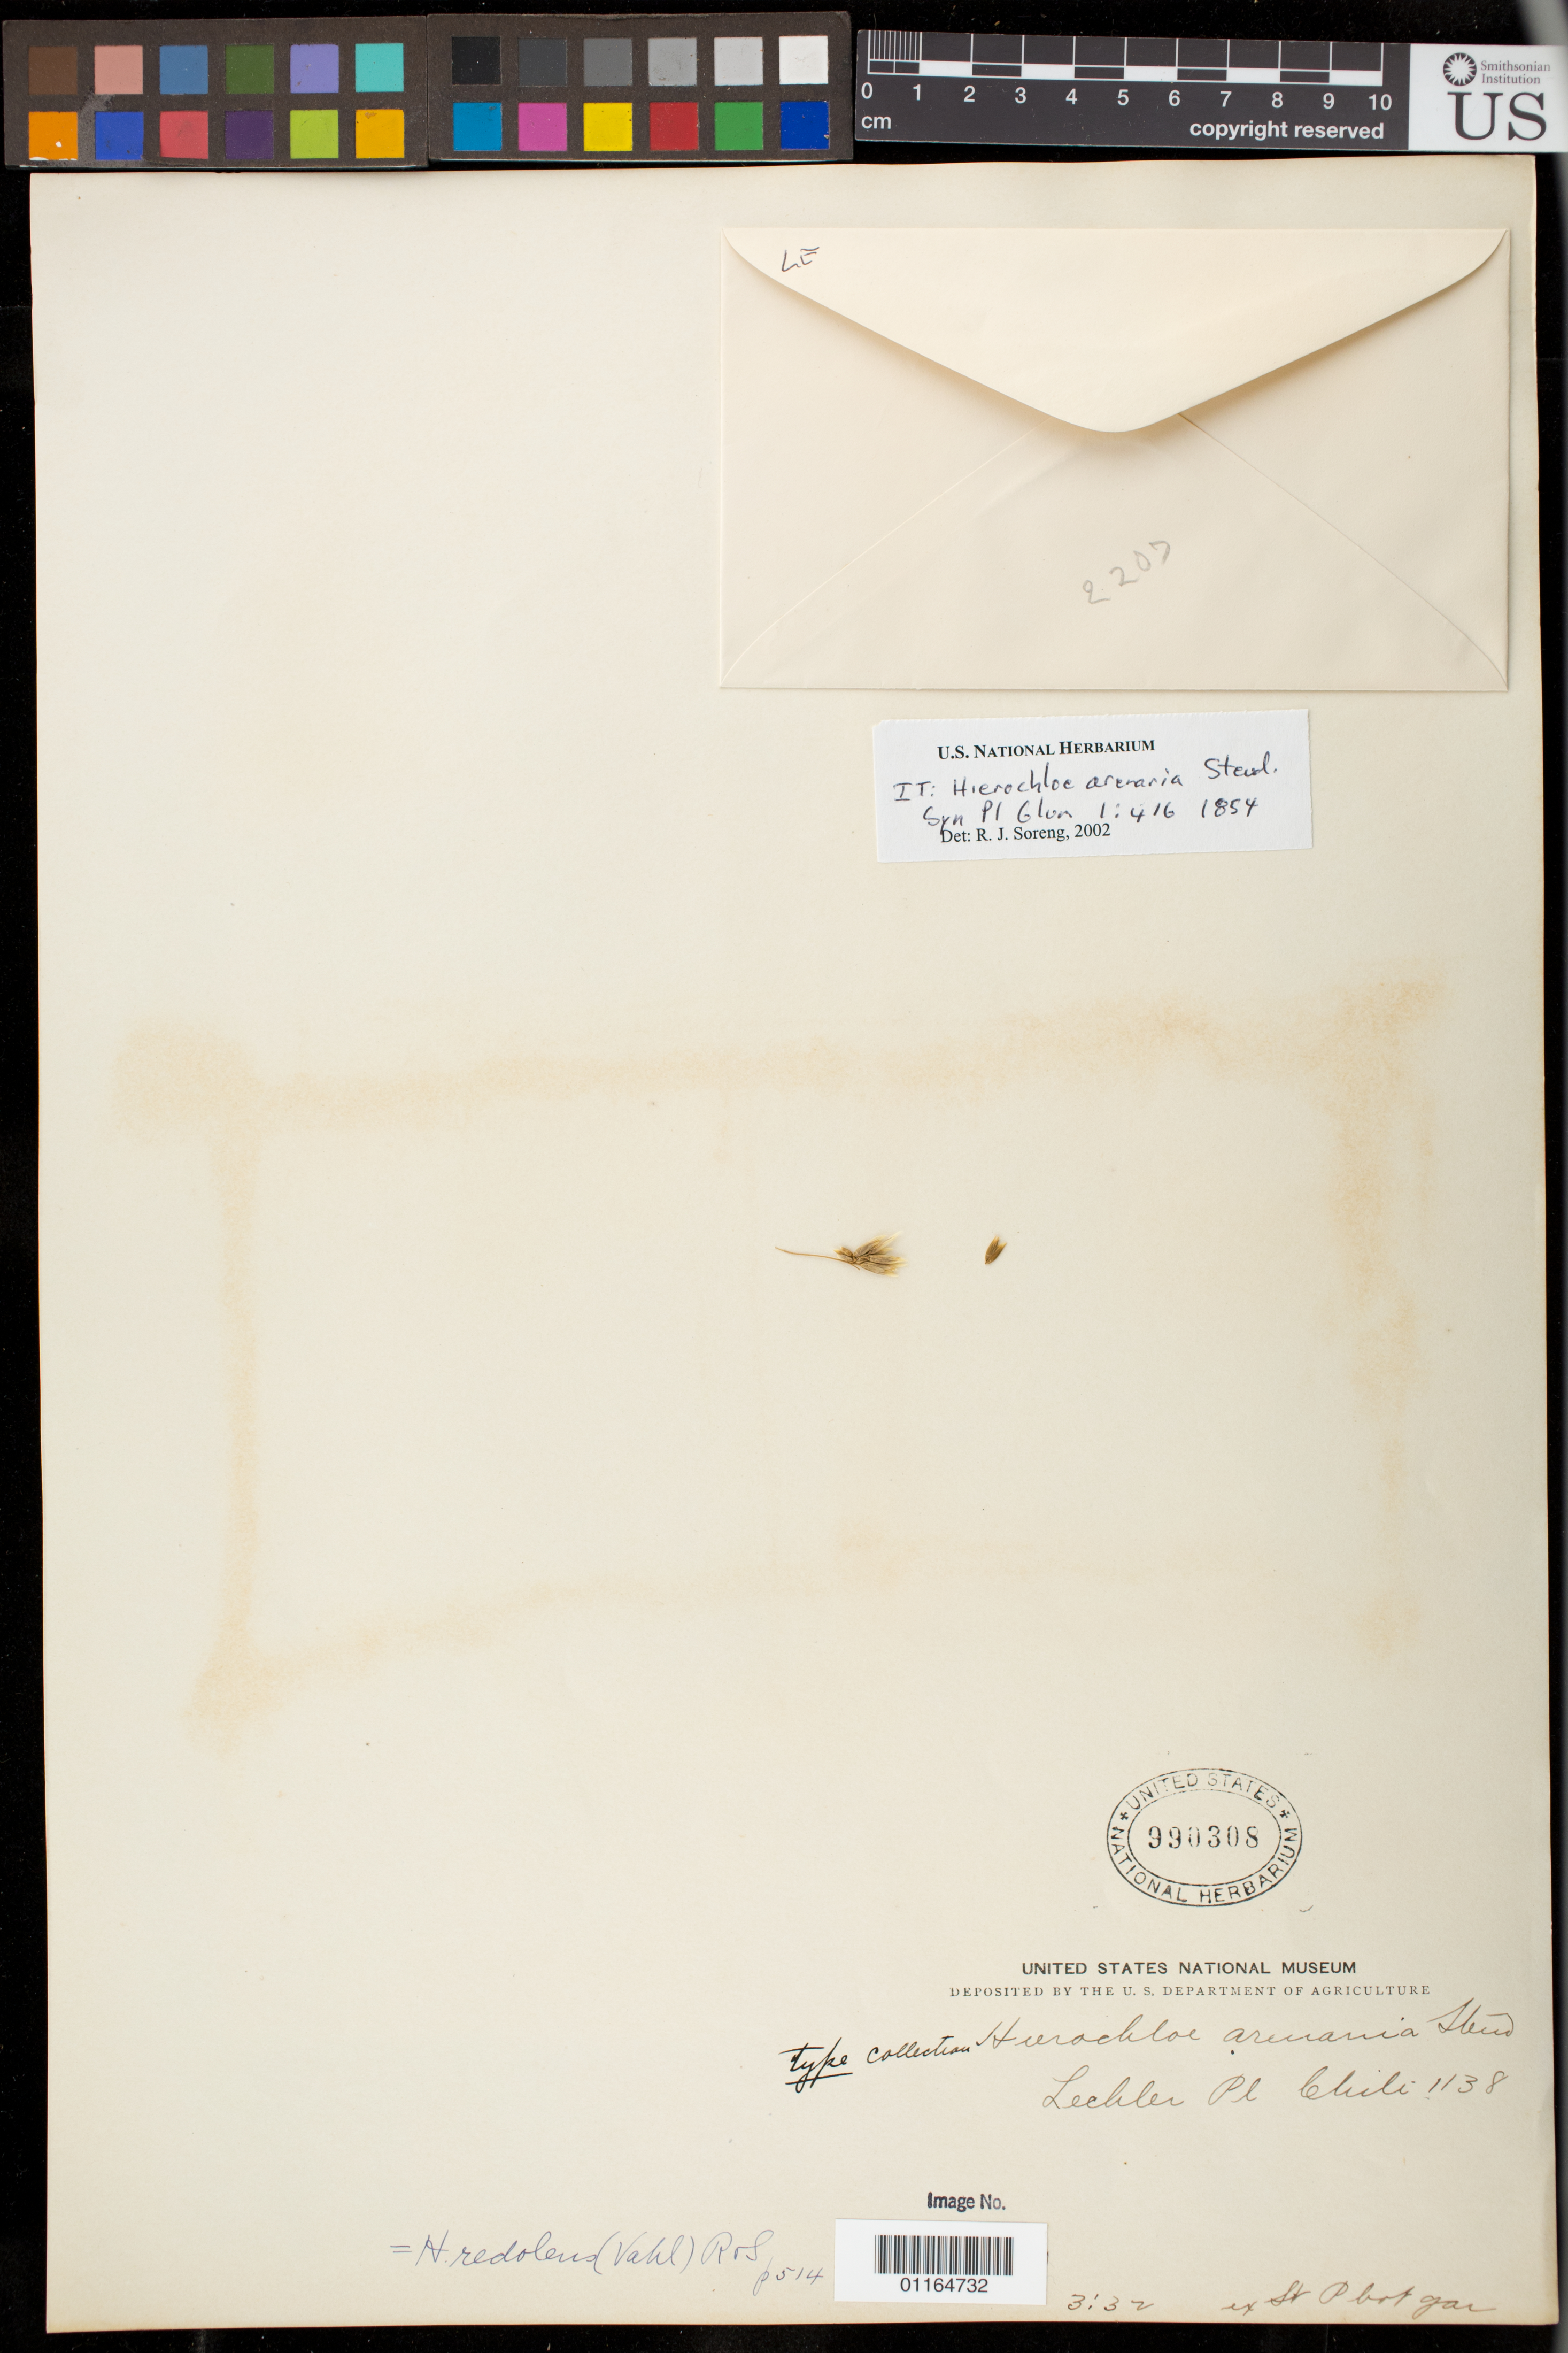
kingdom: Plantae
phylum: Tracheophyta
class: Liliopsida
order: Poales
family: Poaceae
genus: Hierochloe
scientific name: Hierochloe arenaria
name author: Steud.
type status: Isotype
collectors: W. Lechler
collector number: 1138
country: Chile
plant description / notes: Fragmentary material of type specimen ex herb. St. P. Bot. Gard.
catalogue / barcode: US 990308